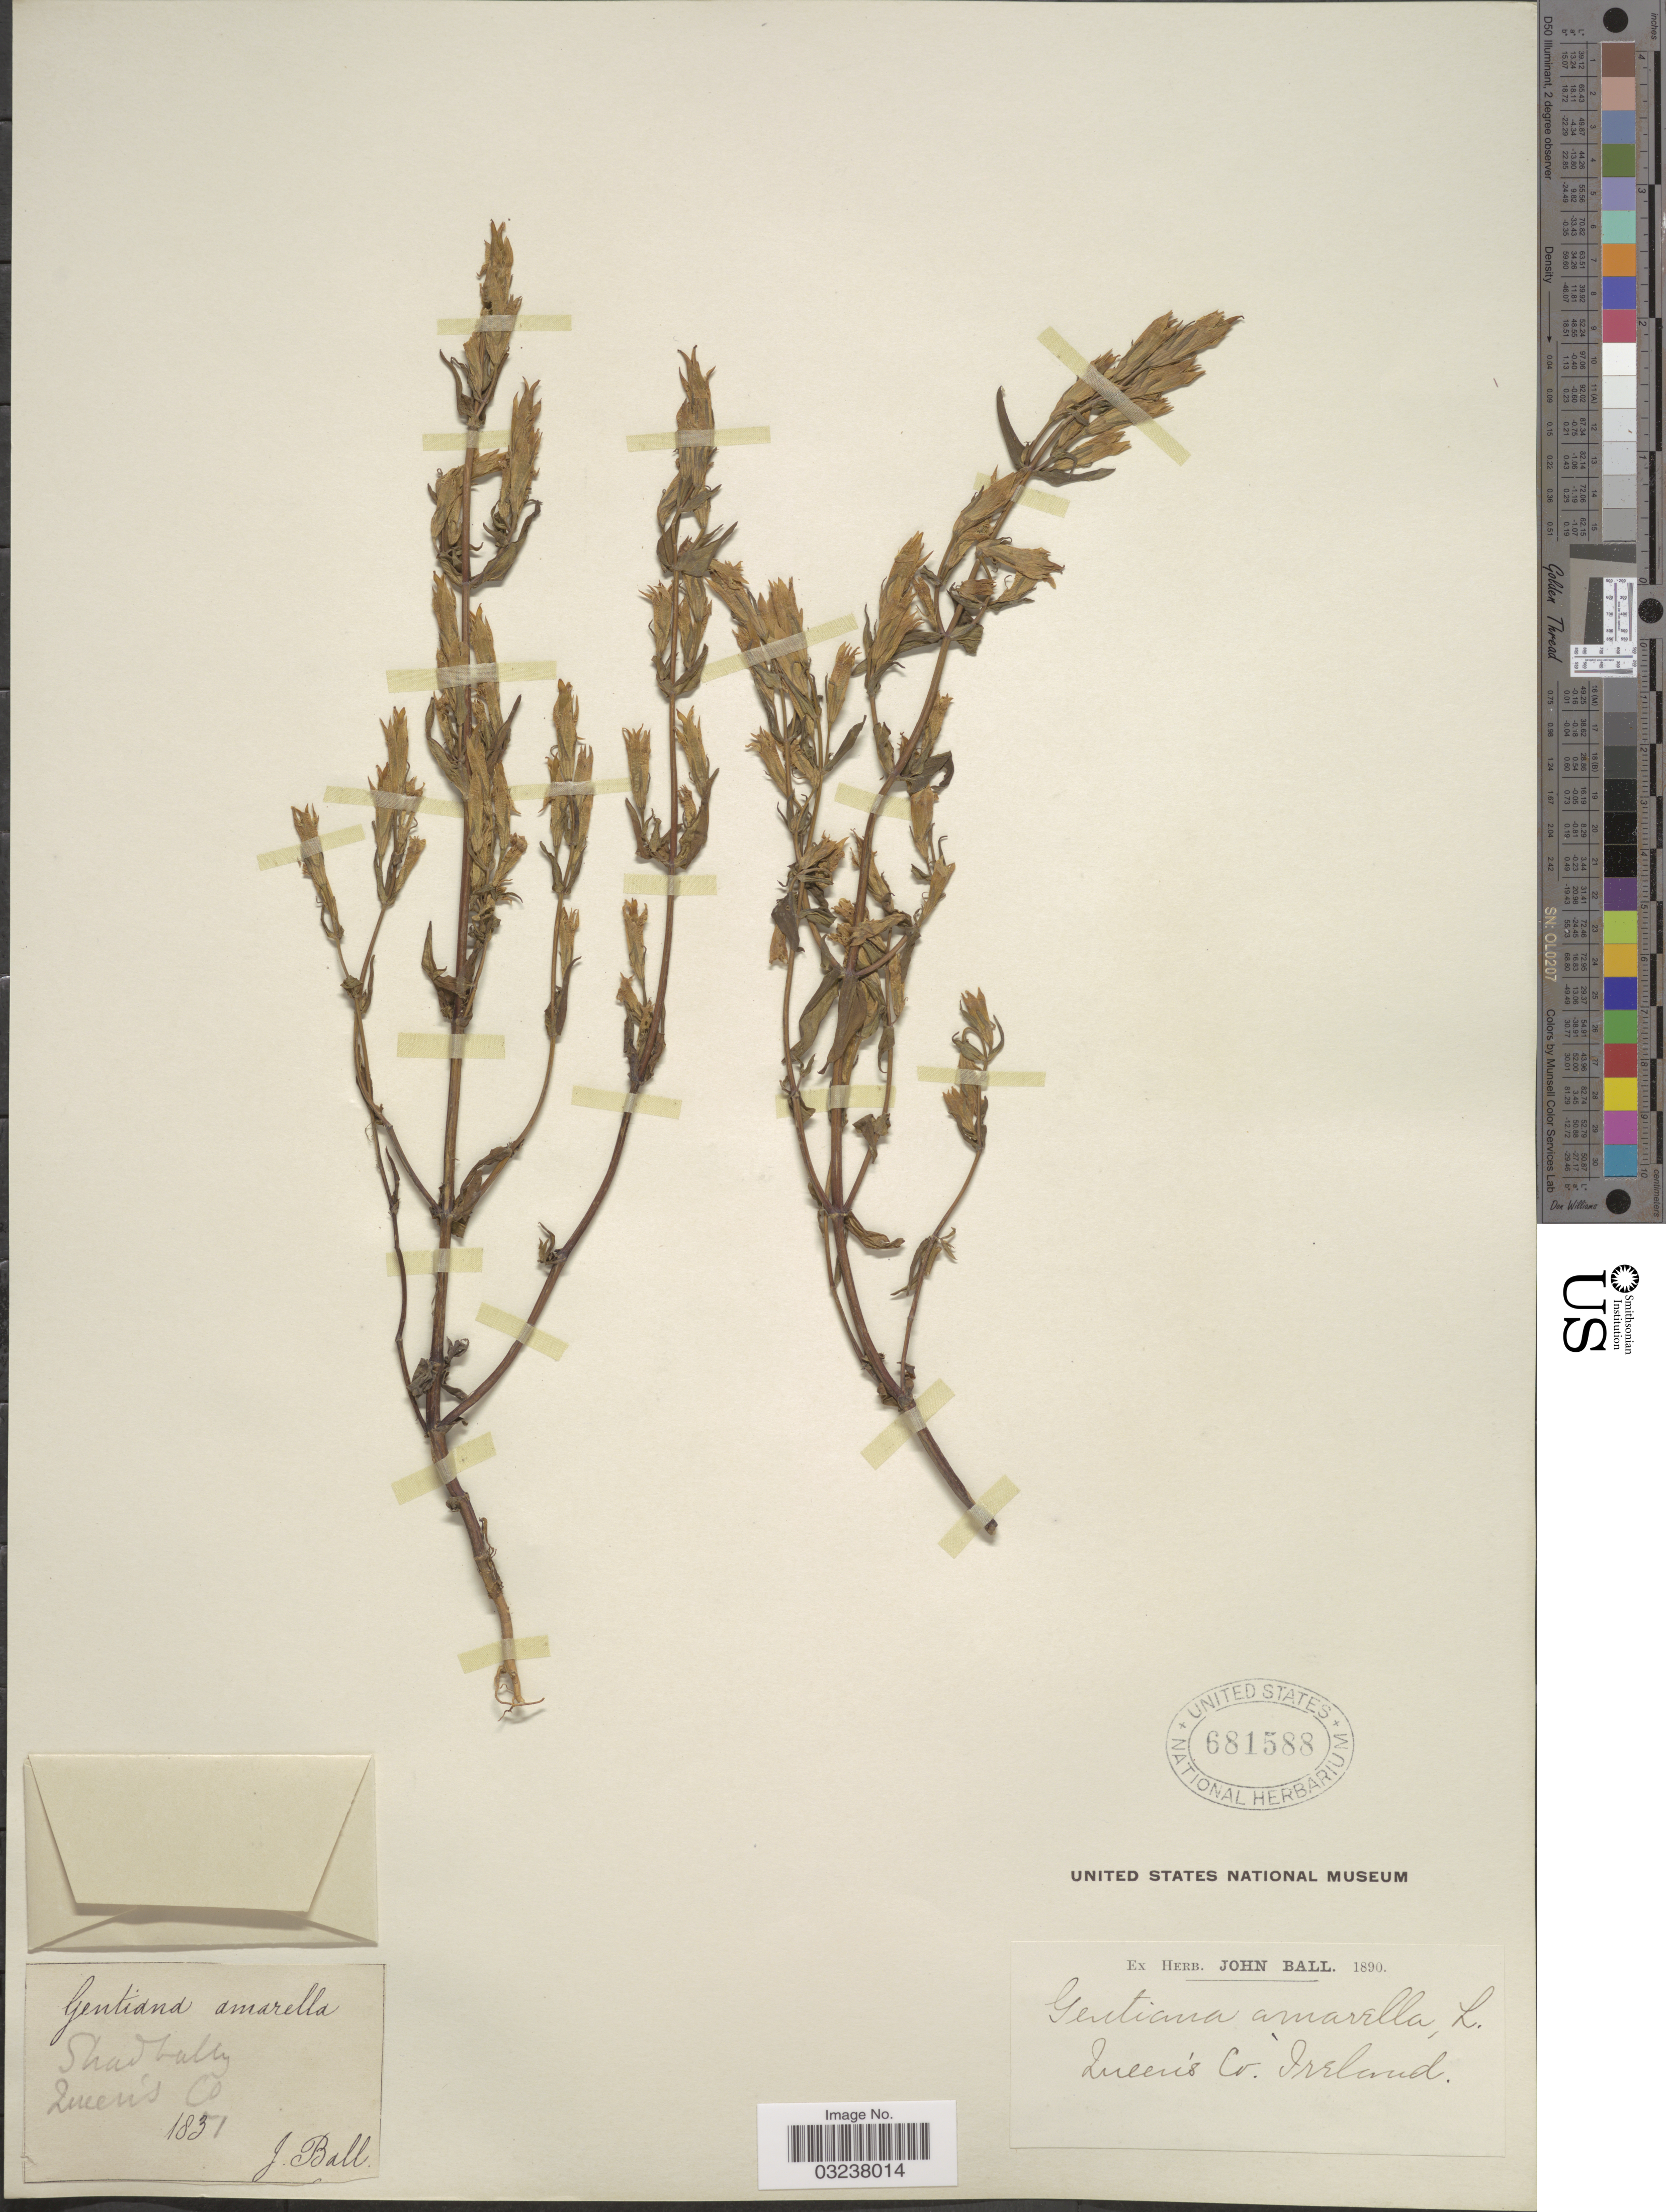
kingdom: Plantae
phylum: Tracheophyta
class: Magnoliopsida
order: Gentianales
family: Gentianaceae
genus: Gentianella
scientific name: Gentianella amarella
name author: (L.) Börner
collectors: J. Ball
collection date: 1831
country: Ireland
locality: Shadbally Queen's Co.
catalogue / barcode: US 681588